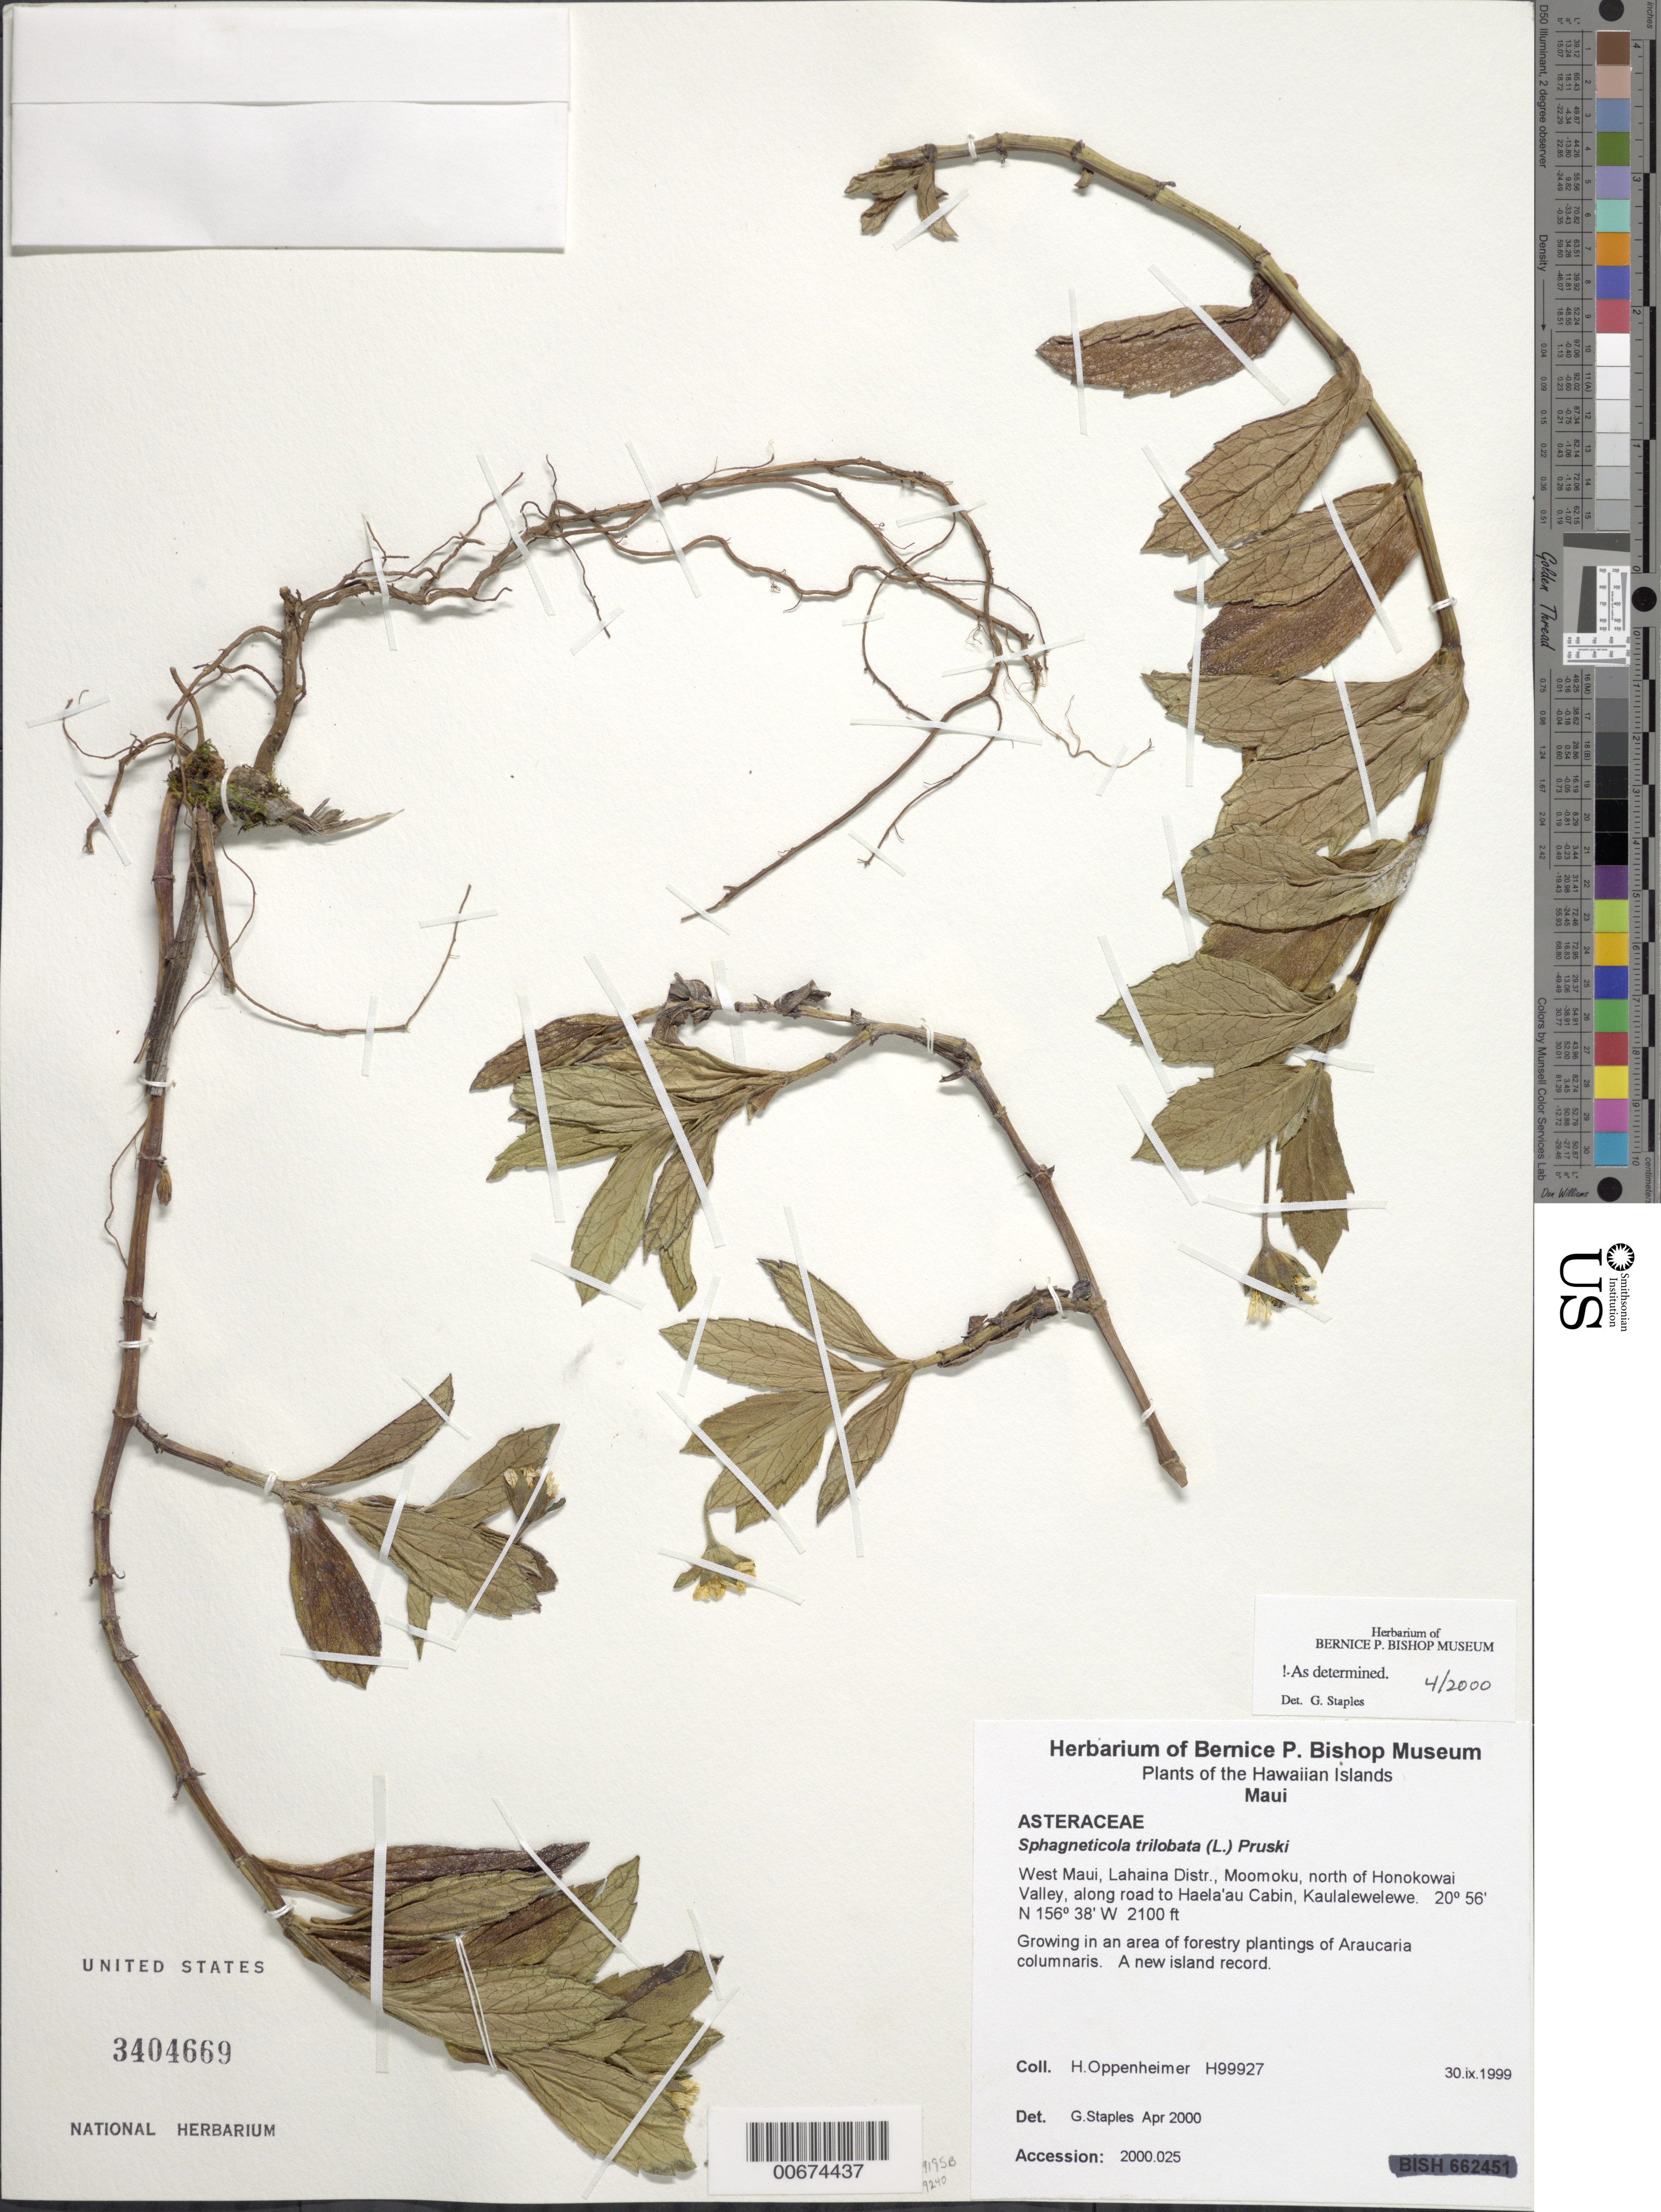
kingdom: Plantae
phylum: Tracheophyta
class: Magnoliopsida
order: Asterales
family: Asteraceae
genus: Sphagneticola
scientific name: Sphagneticola trilobata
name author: (L.) Pruski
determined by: Staples, G. W.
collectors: H. L. Oppenheimer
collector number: H99927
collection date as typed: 30 Sep 1999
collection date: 1999-09-30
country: United States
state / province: Hawaii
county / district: Maui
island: Maui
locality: West Maui, Lahaina Distr., Moomoku, north of Honokowai Valley, along road to Haela'au Cabin, Kaulalewelewe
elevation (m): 640.1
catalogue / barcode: US 3404669